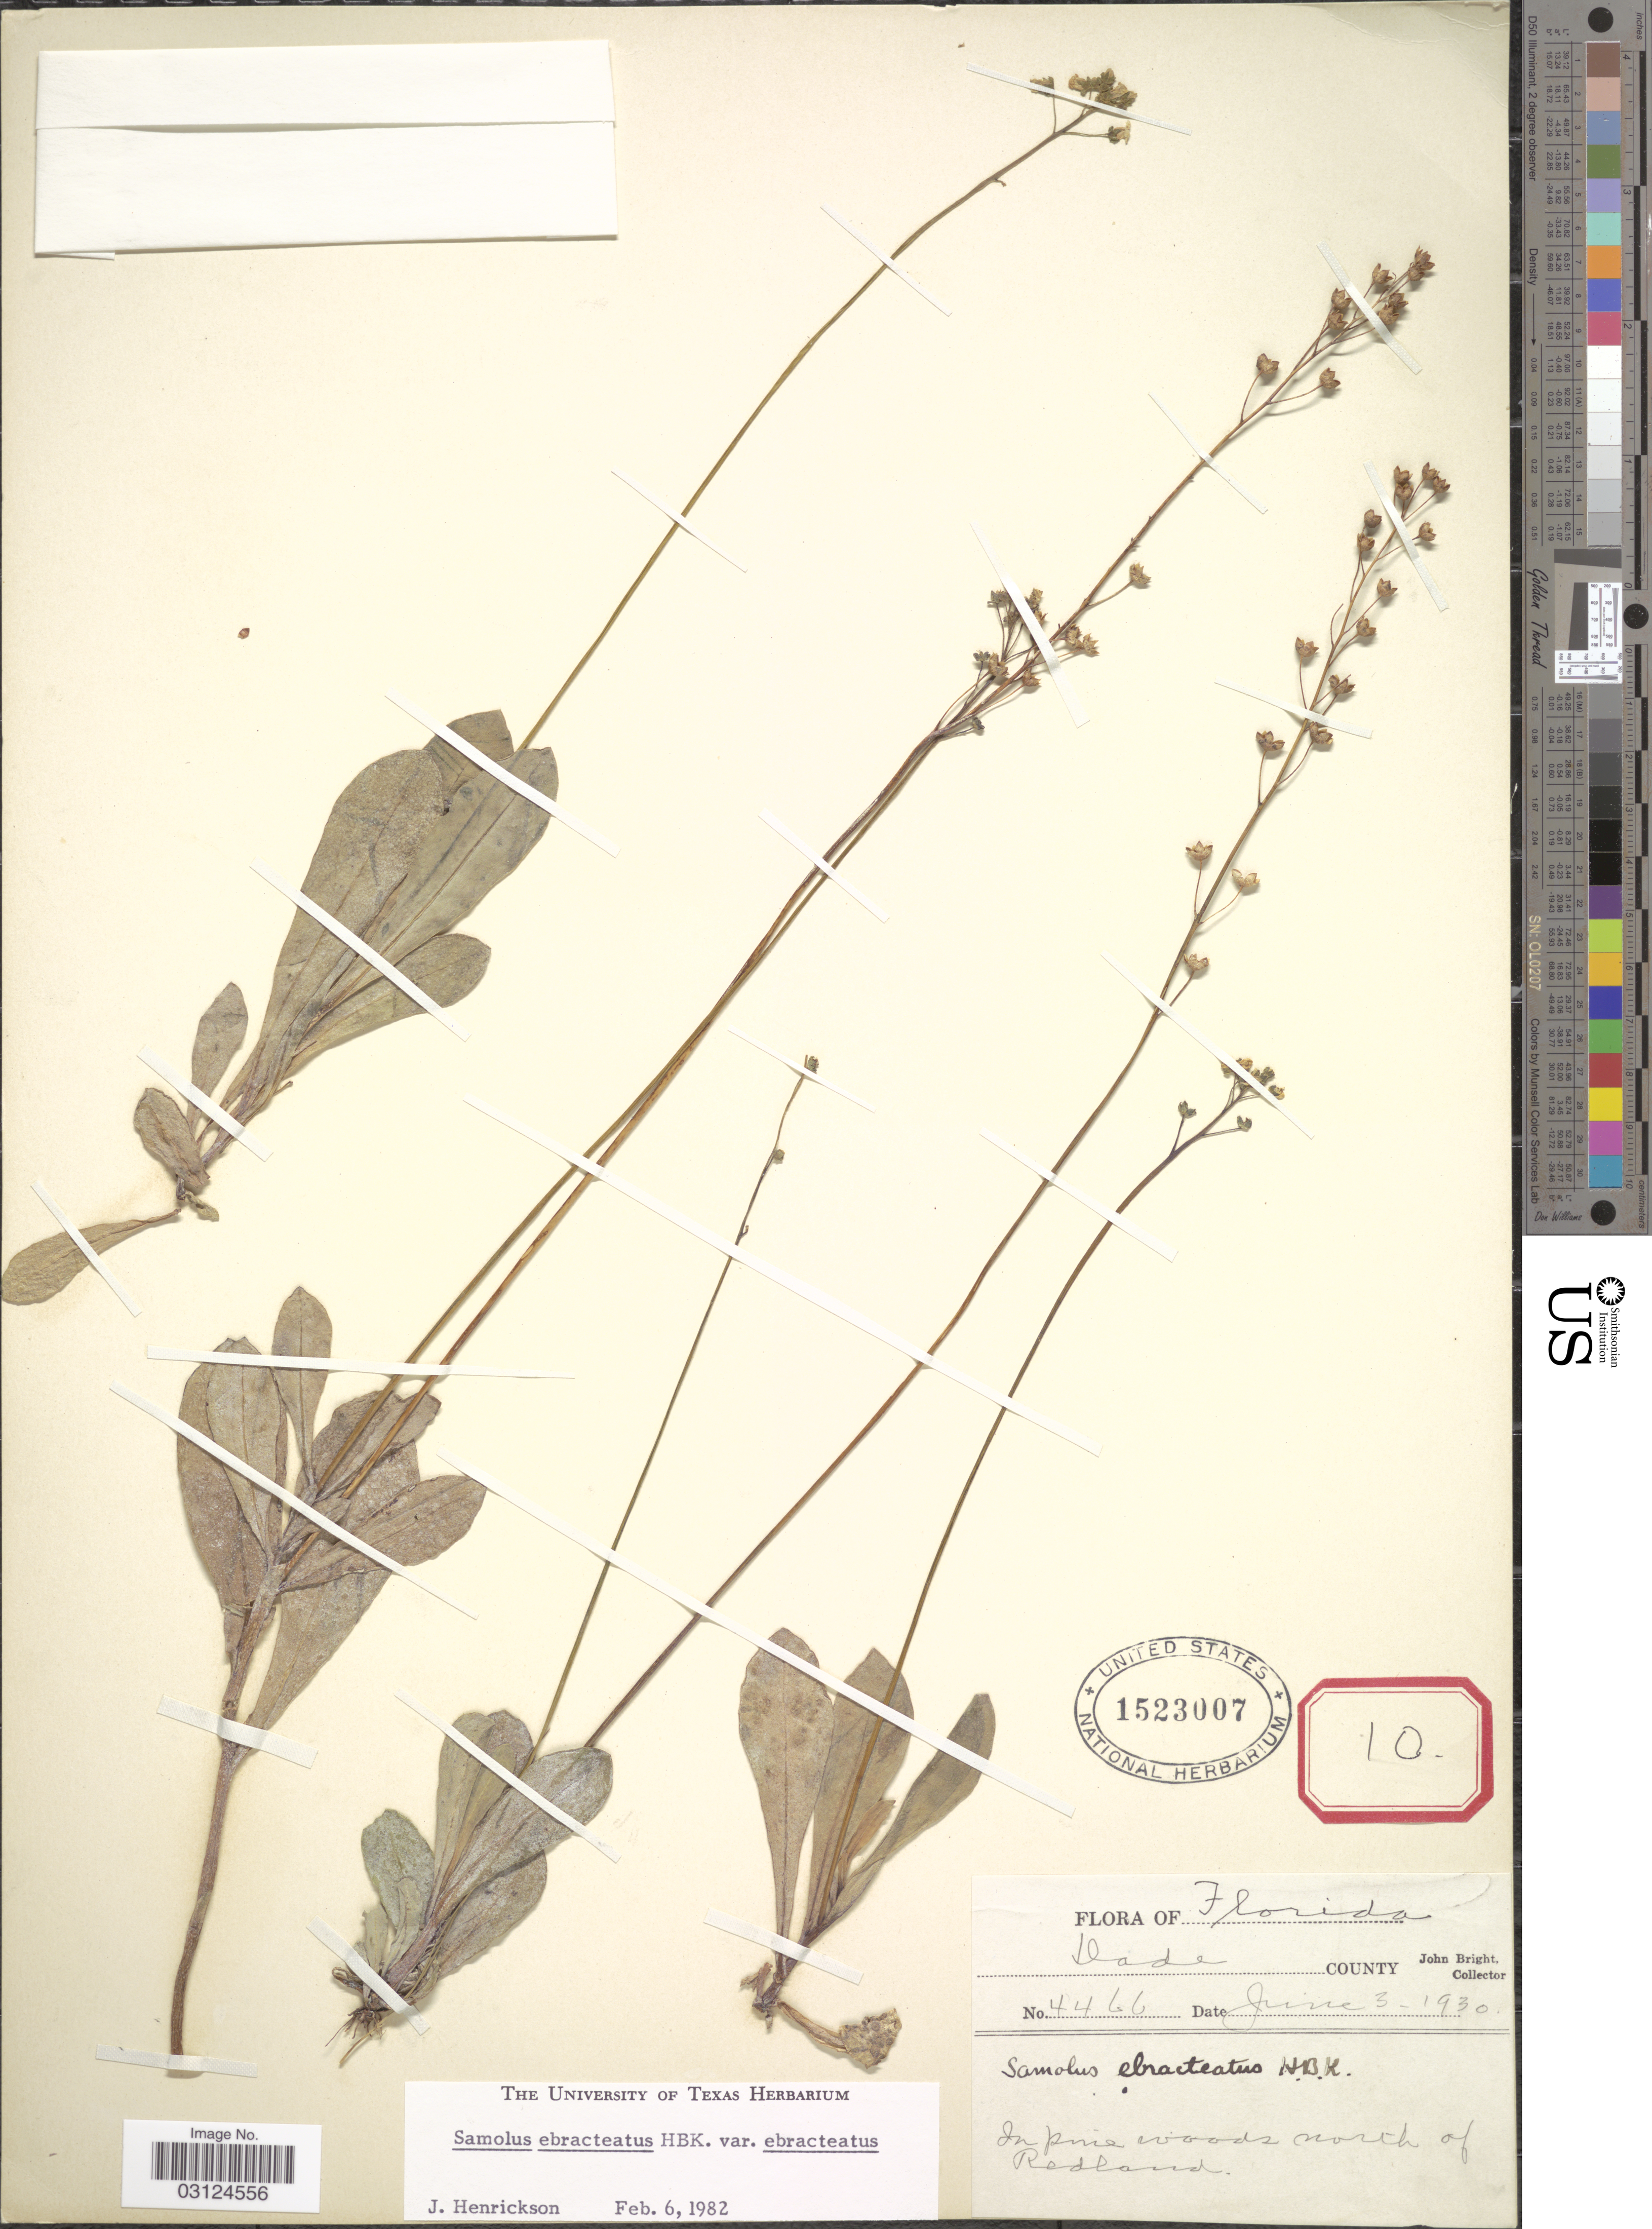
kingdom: Plantae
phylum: Tracheophyta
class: Magnoliopsida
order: Ericales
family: Primulaceae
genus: Samolus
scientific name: Samolus ebracteatus subsp. ebracteatus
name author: Kunth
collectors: J. Bright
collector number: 4466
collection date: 1930-06-03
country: United States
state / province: Florida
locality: Dade County, In pine woods north of Redland.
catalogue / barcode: US 1523007